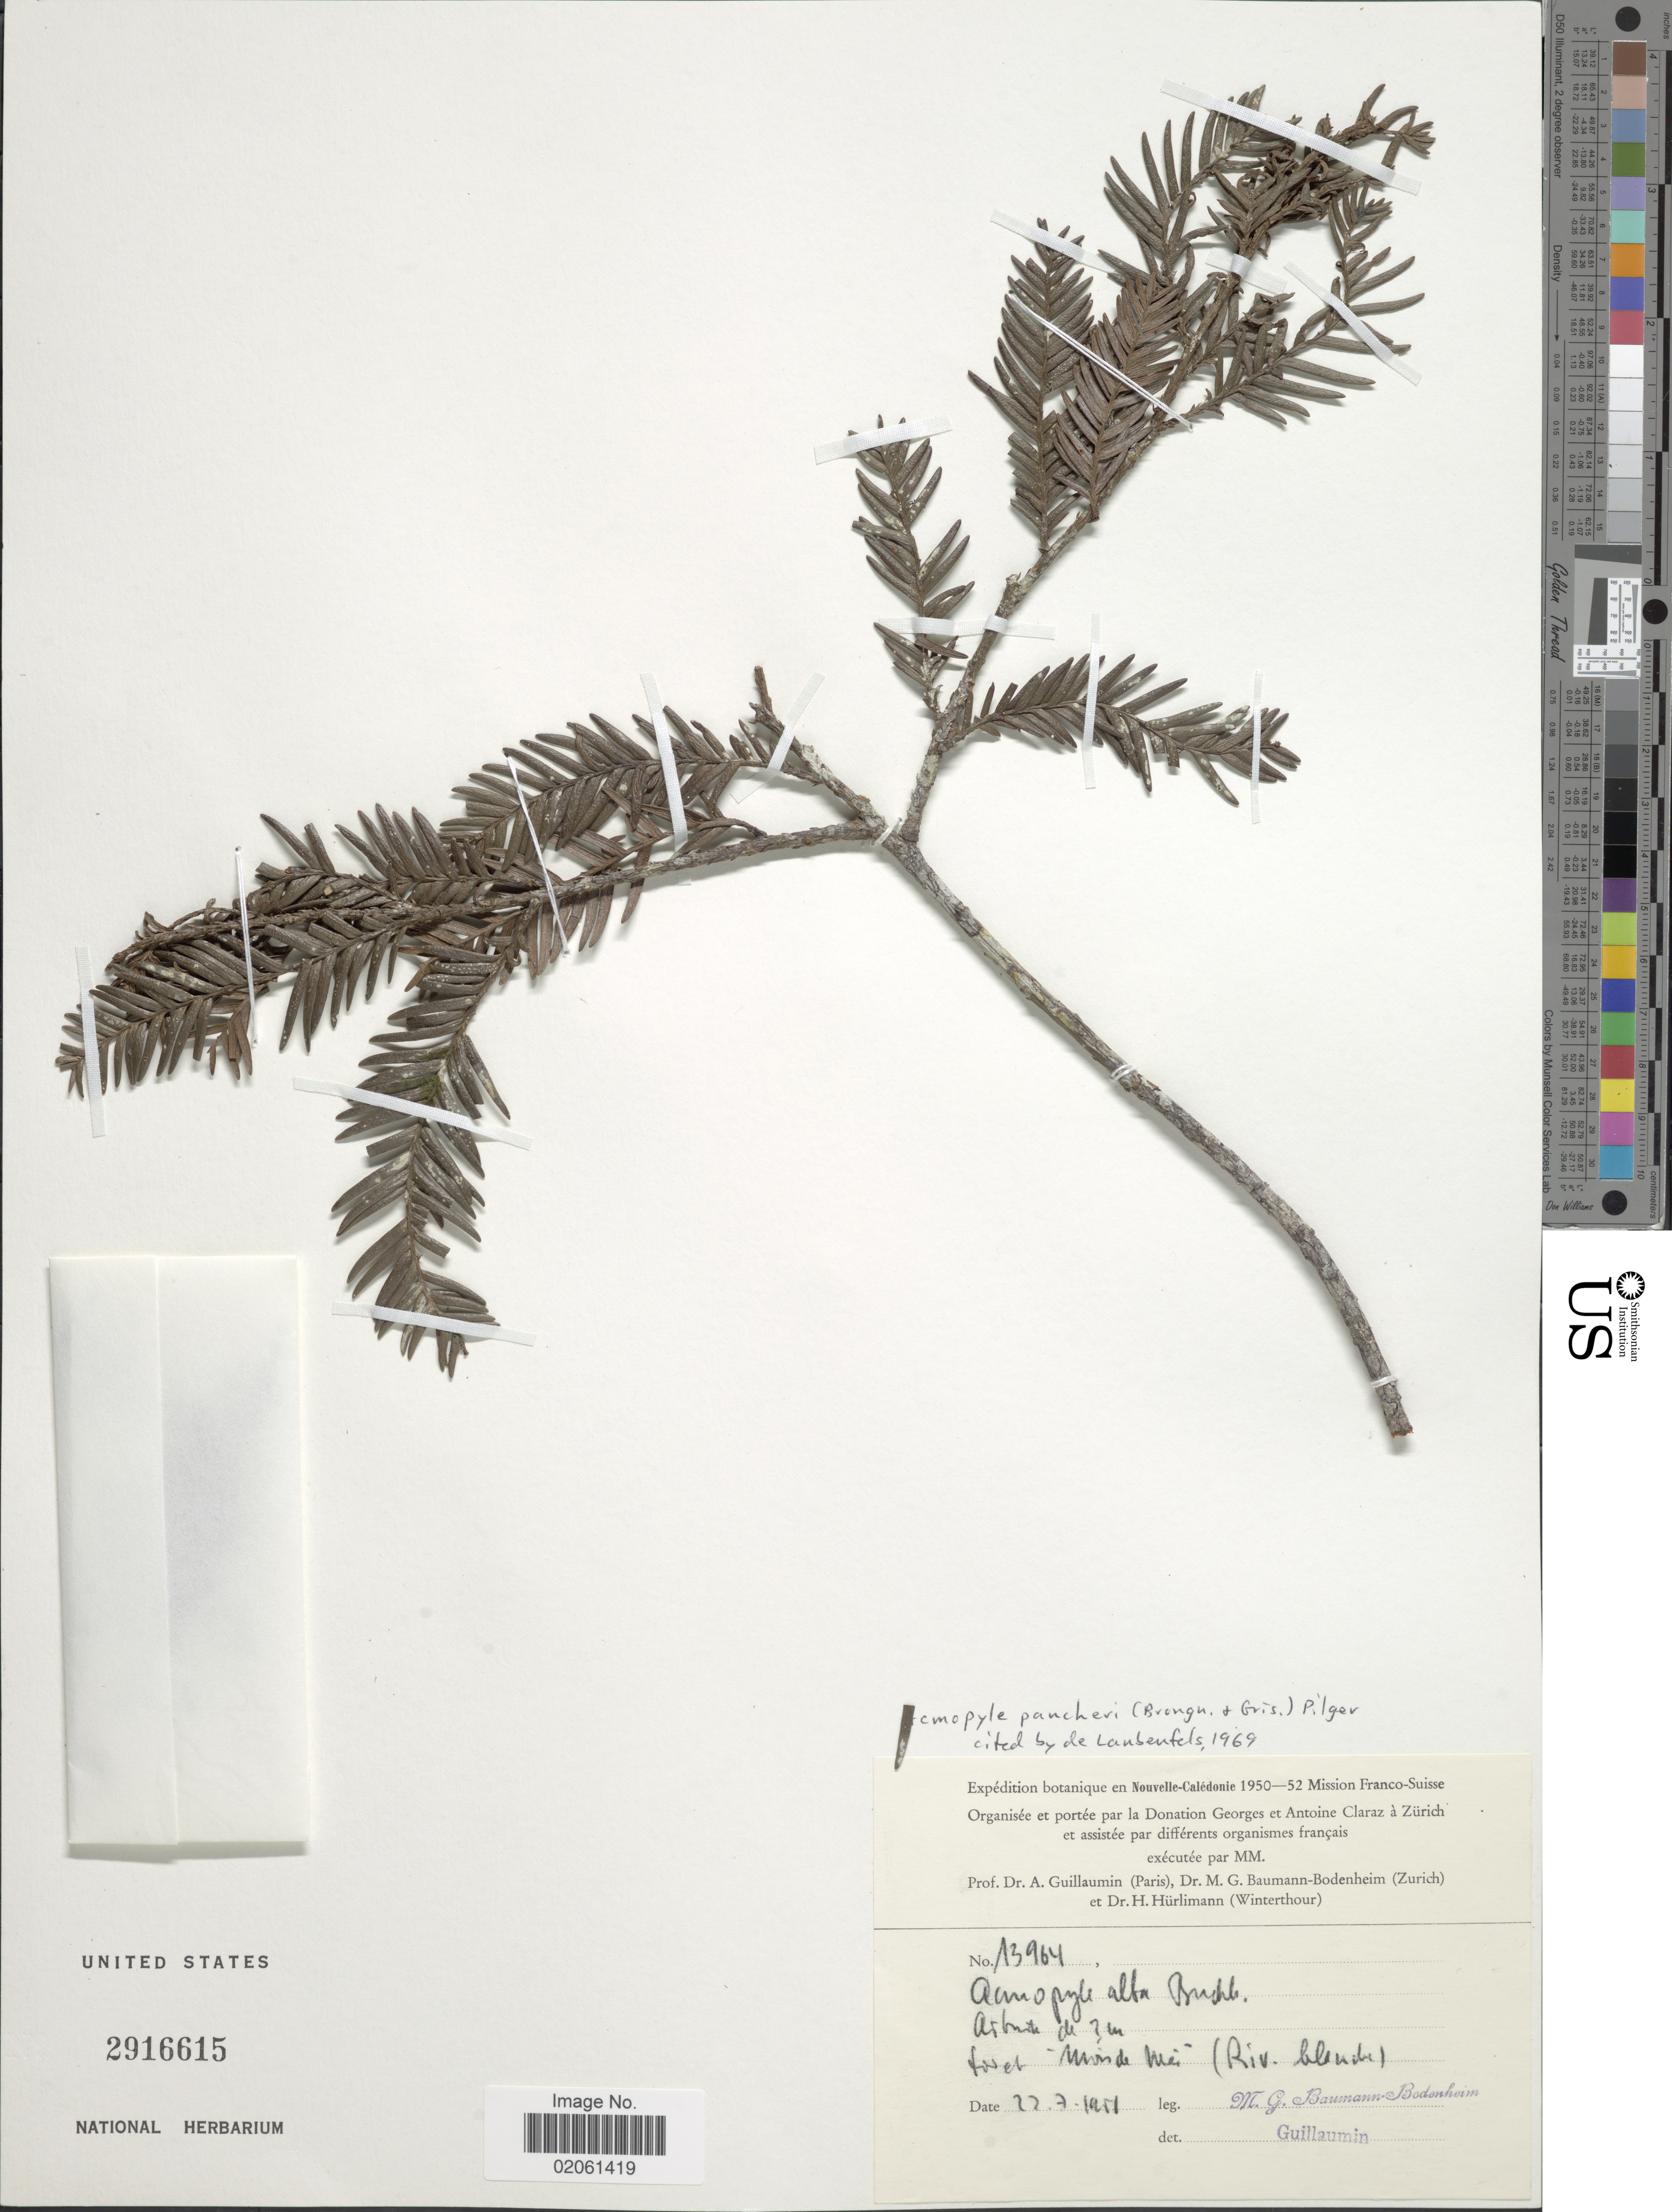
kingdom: Plantae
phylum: Tracheophyta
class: Pinopsida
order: Pinales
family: Podocarpaceae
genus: Acmopyle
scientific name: Acmopyle pancheri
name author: (Brongn. & Gris) Pilg.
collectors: M. G. Baumann-Bodenheim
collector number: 13964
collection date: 1951-07-22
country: New Caledonia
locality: Foret Mois de Mai (Riv. blanche)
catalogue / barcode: US 2916615